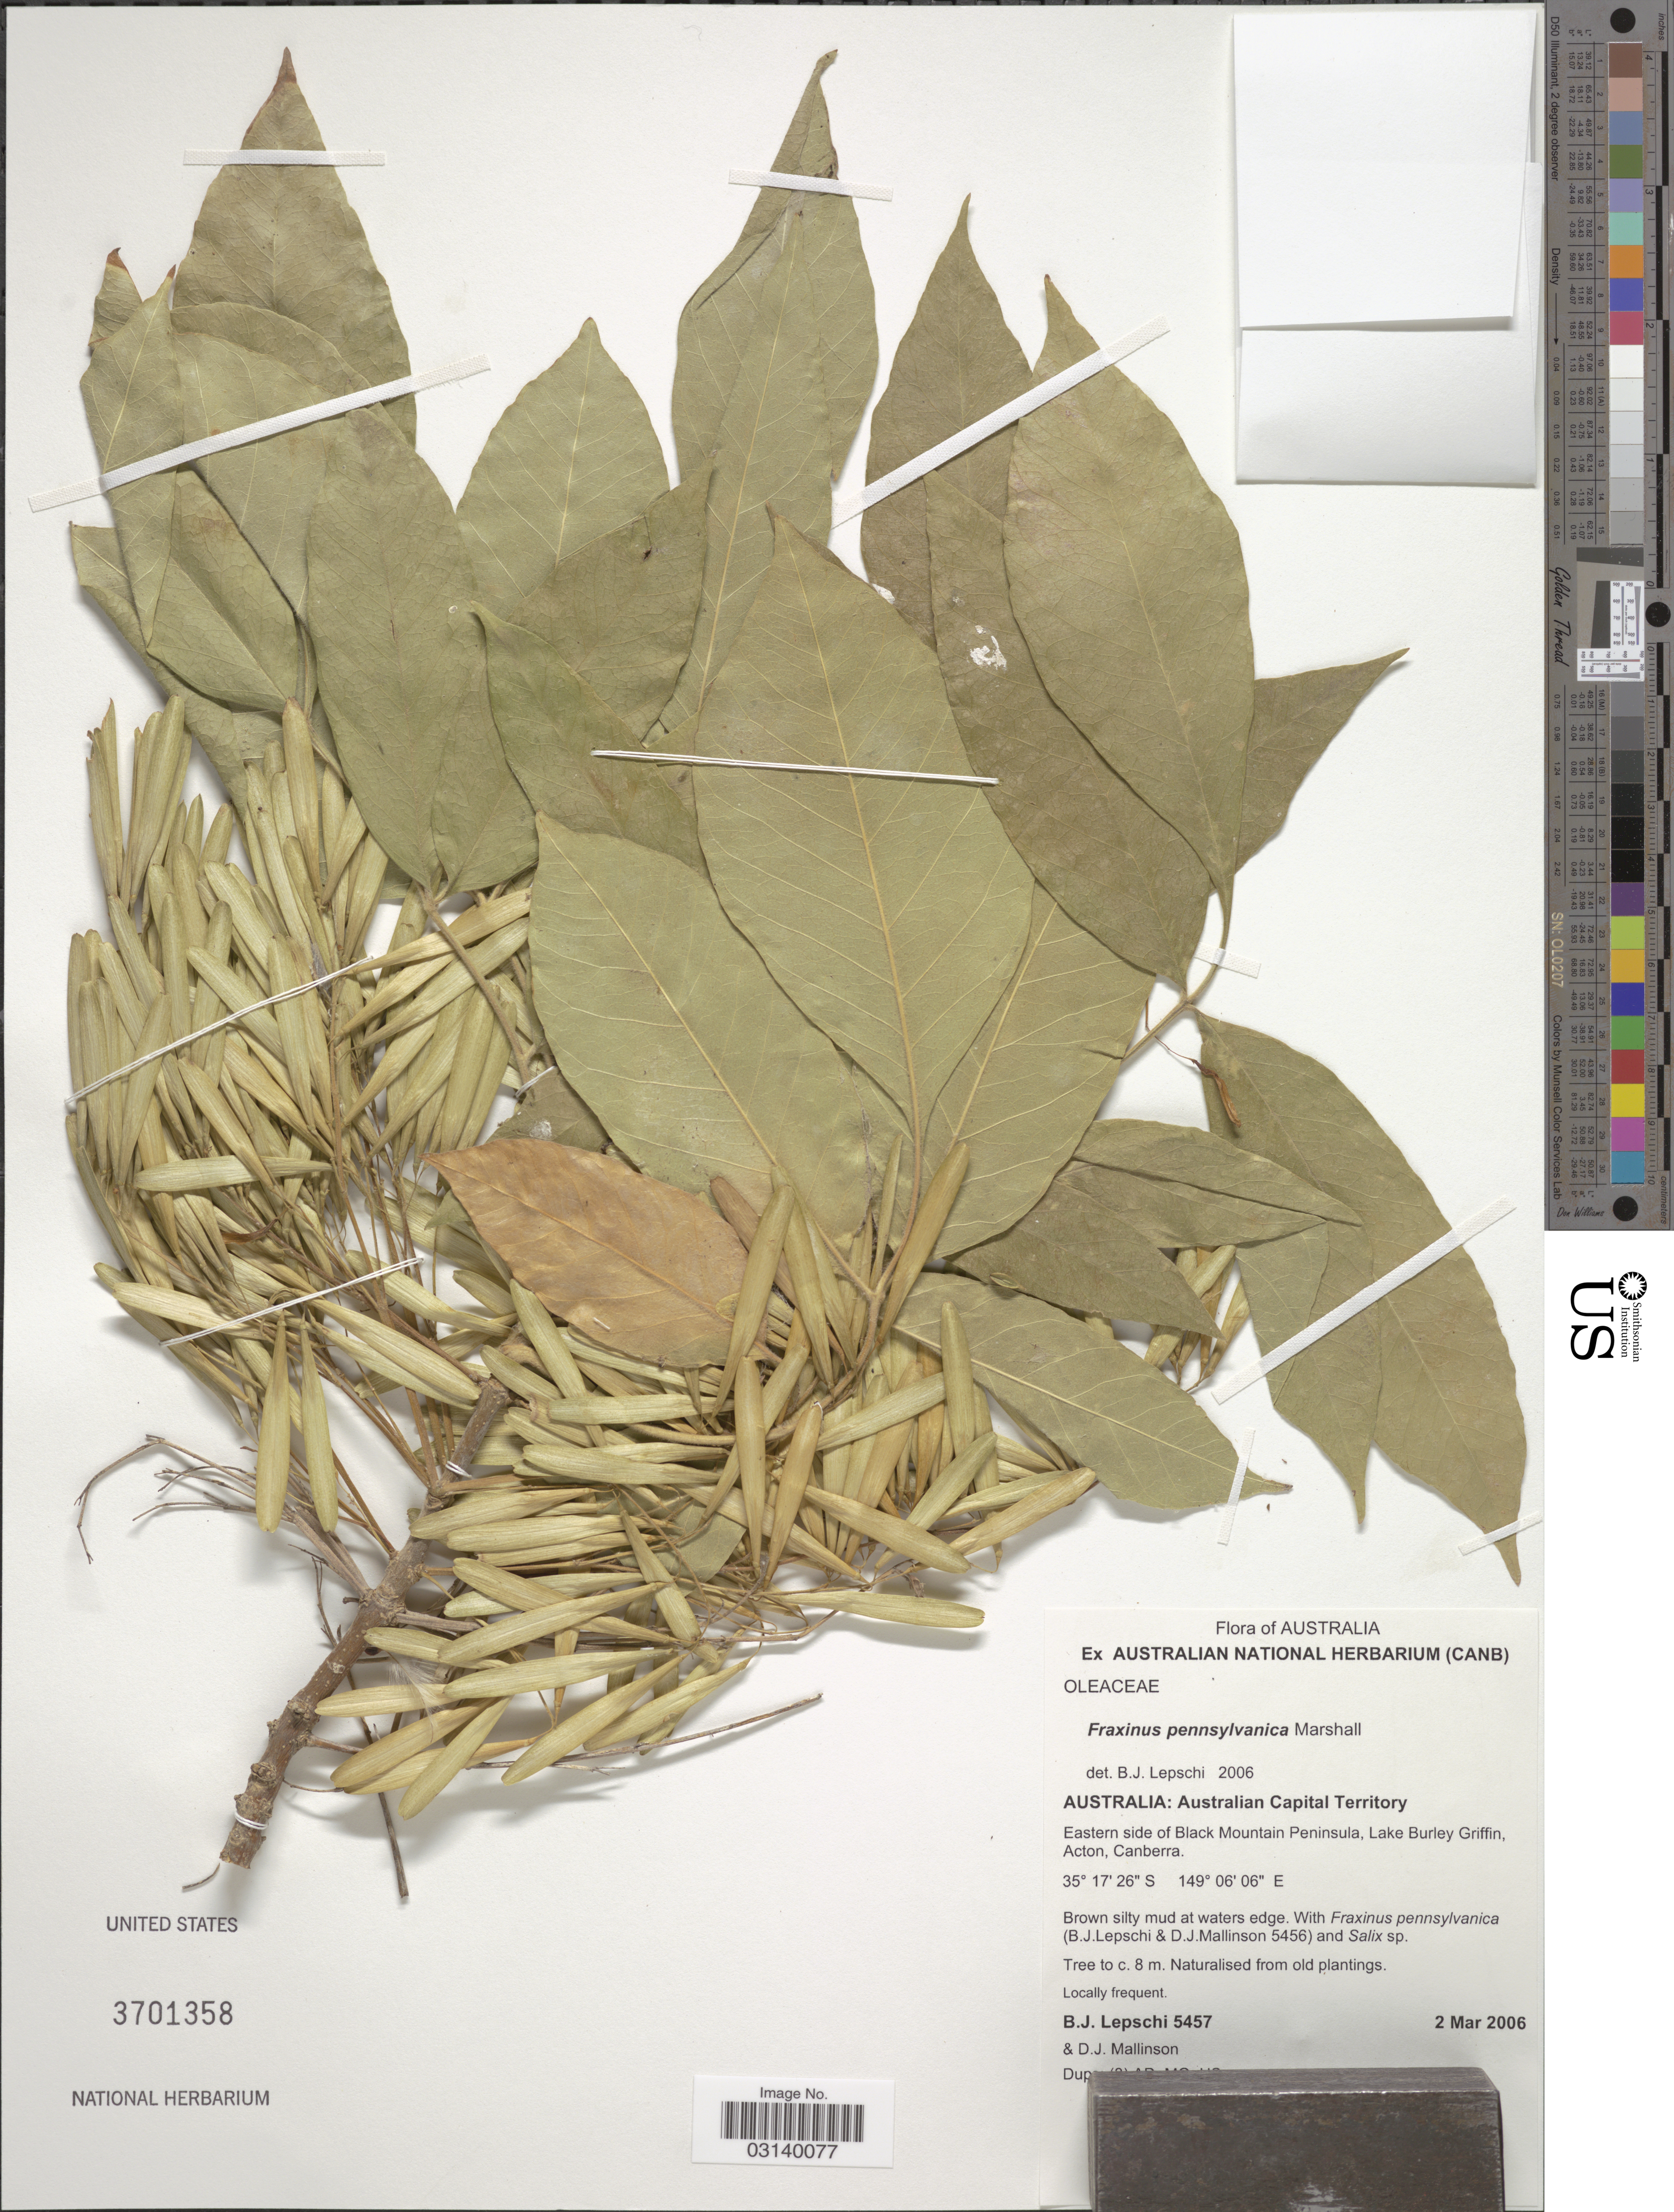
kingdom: Plantae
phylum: Tracheophyta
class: Magnoliopsida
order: Lamiales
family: Oleaceae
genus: Fraxinus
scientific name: Fraxinus pennsylvanica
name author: Marshall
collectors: B. Lepschi & D. Mallinson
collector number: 5457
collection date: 2006-03-02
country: Australia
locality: Australian Capital Territory. Eastern side of Black Mountain Peninsula, Lake Burley Griffin, Acton, Canberra.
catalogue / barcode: US 3701358